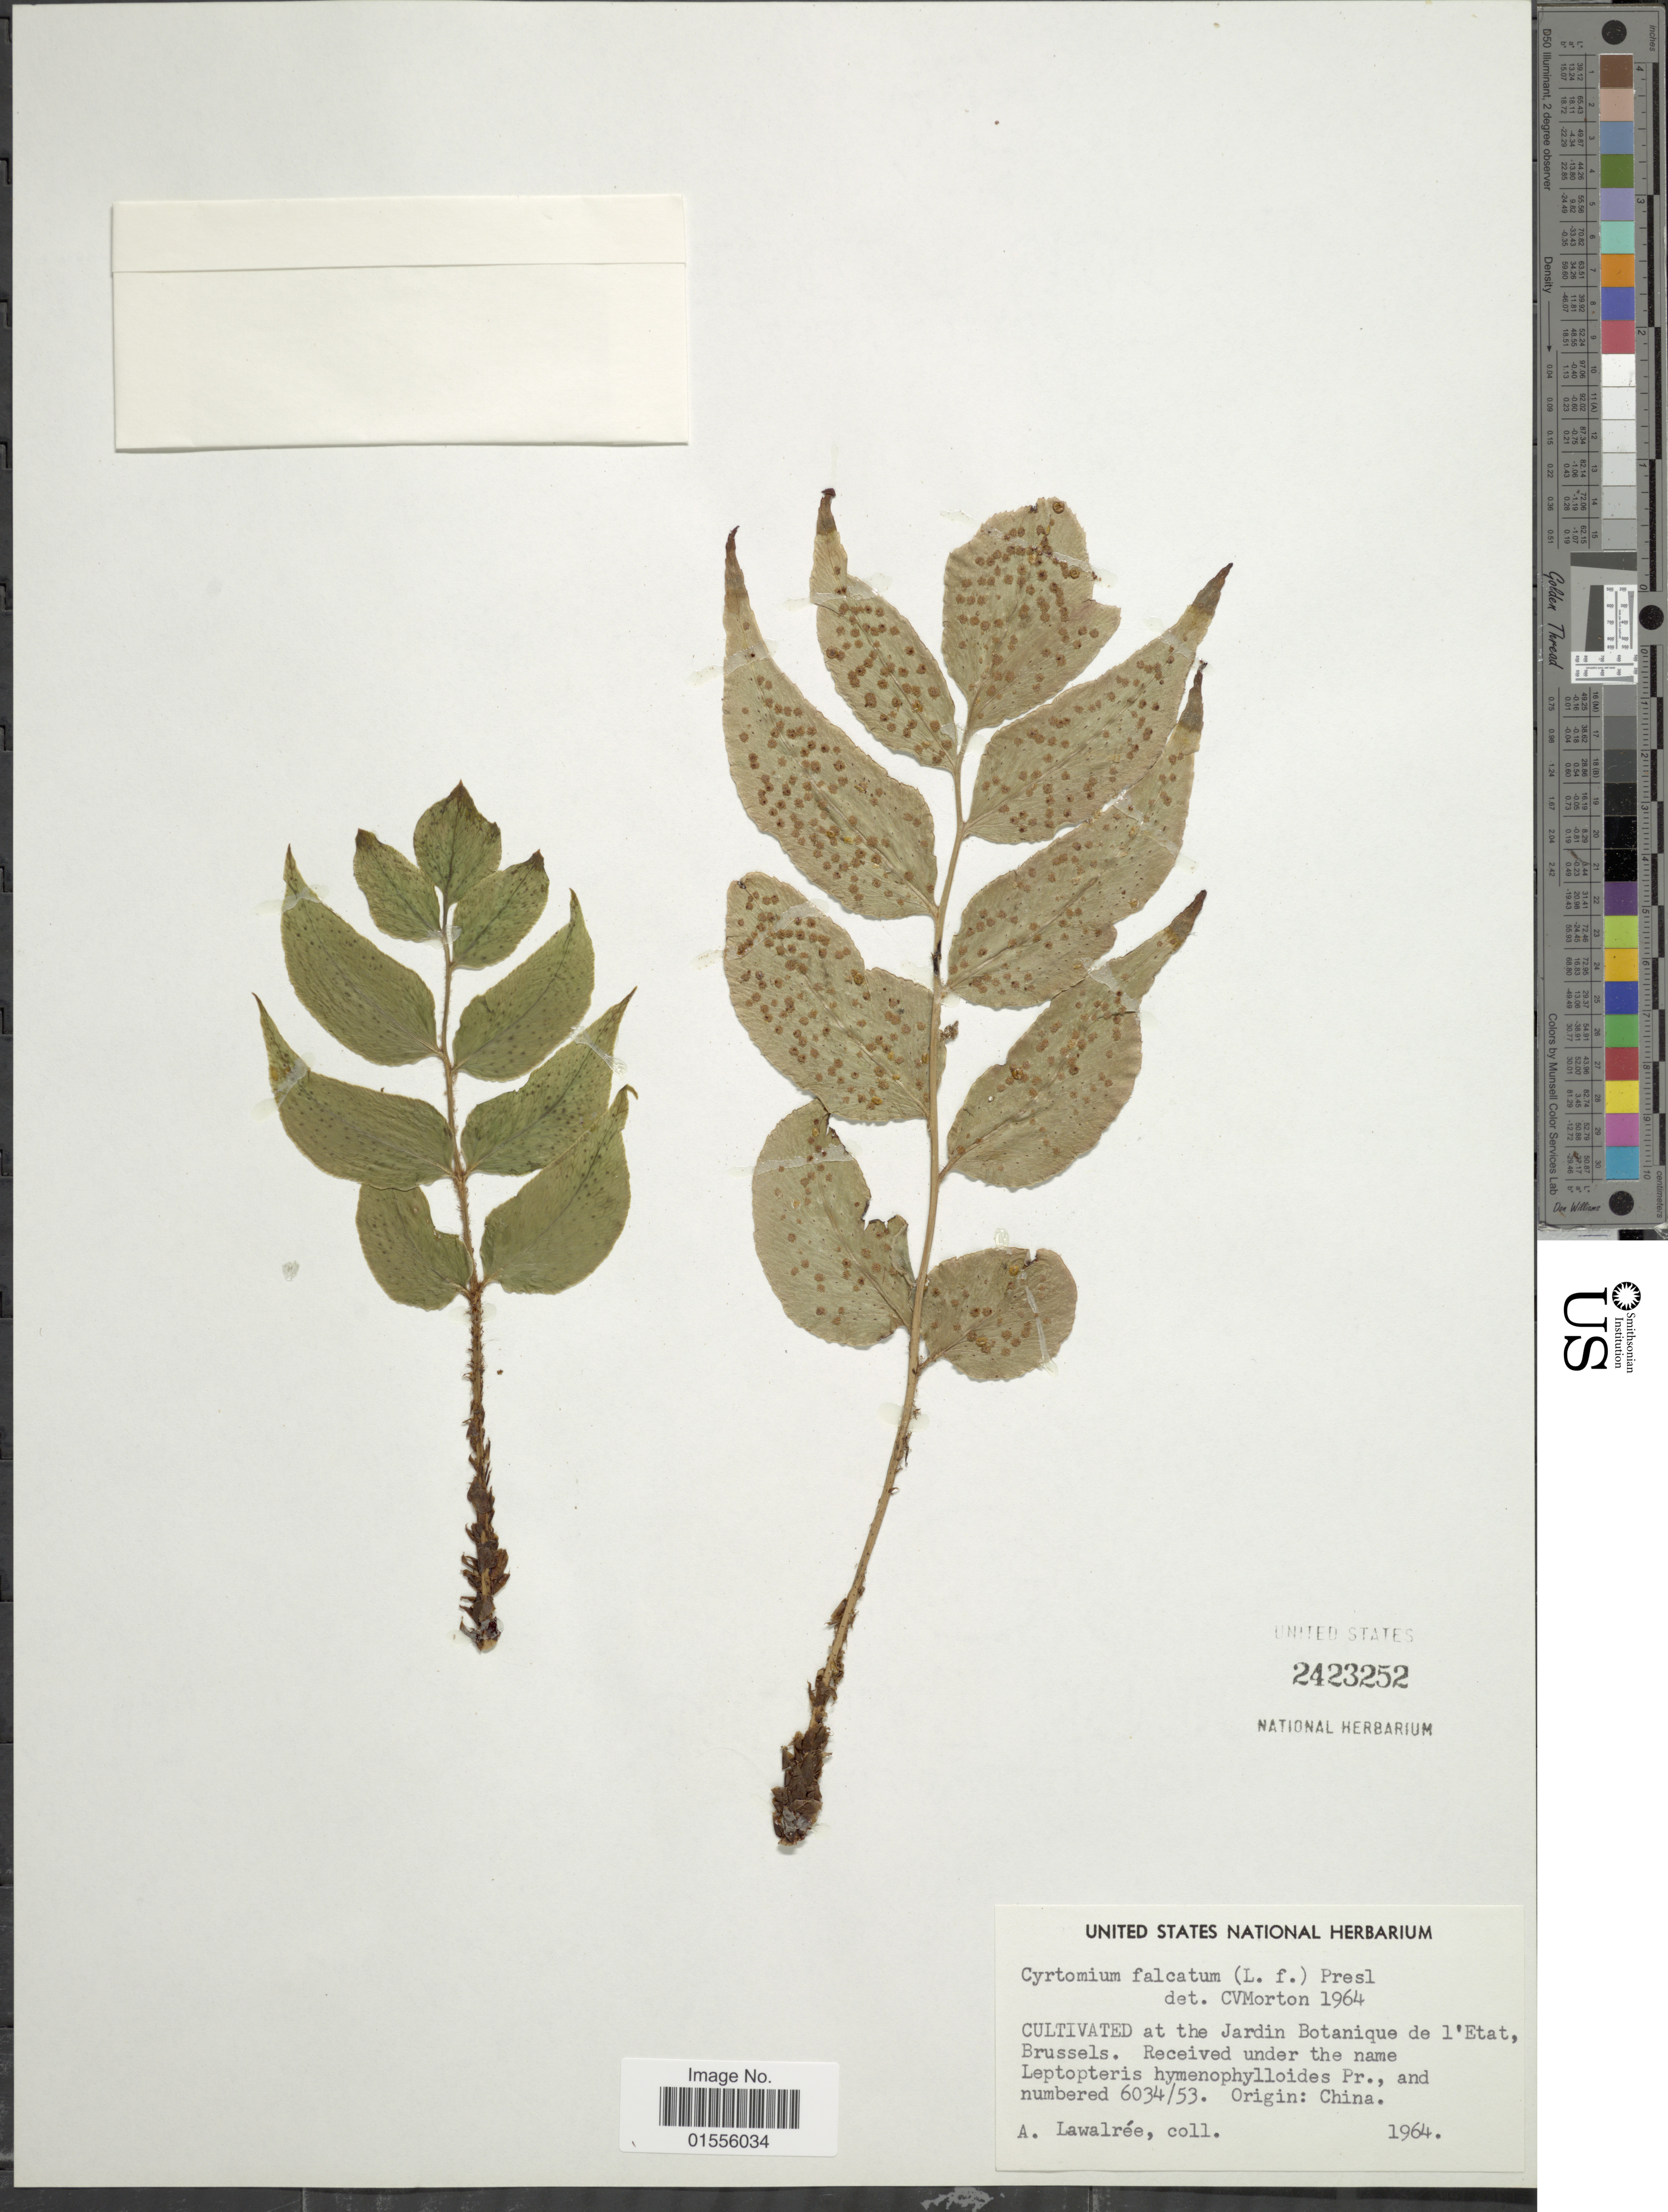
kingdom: Plantae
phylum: Tracheophyta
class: Polypodiopsida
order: Polypodiales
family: Dryopteridaceae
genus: Cyrtomium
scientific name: Cyrtomium falcatum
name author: (L. f.) C. Presl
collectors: A. G. Lawalrée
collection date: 1964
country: China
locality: Cultivated at the Jardin Botanique de l'Etat, Brussel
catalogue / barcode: US 2423252